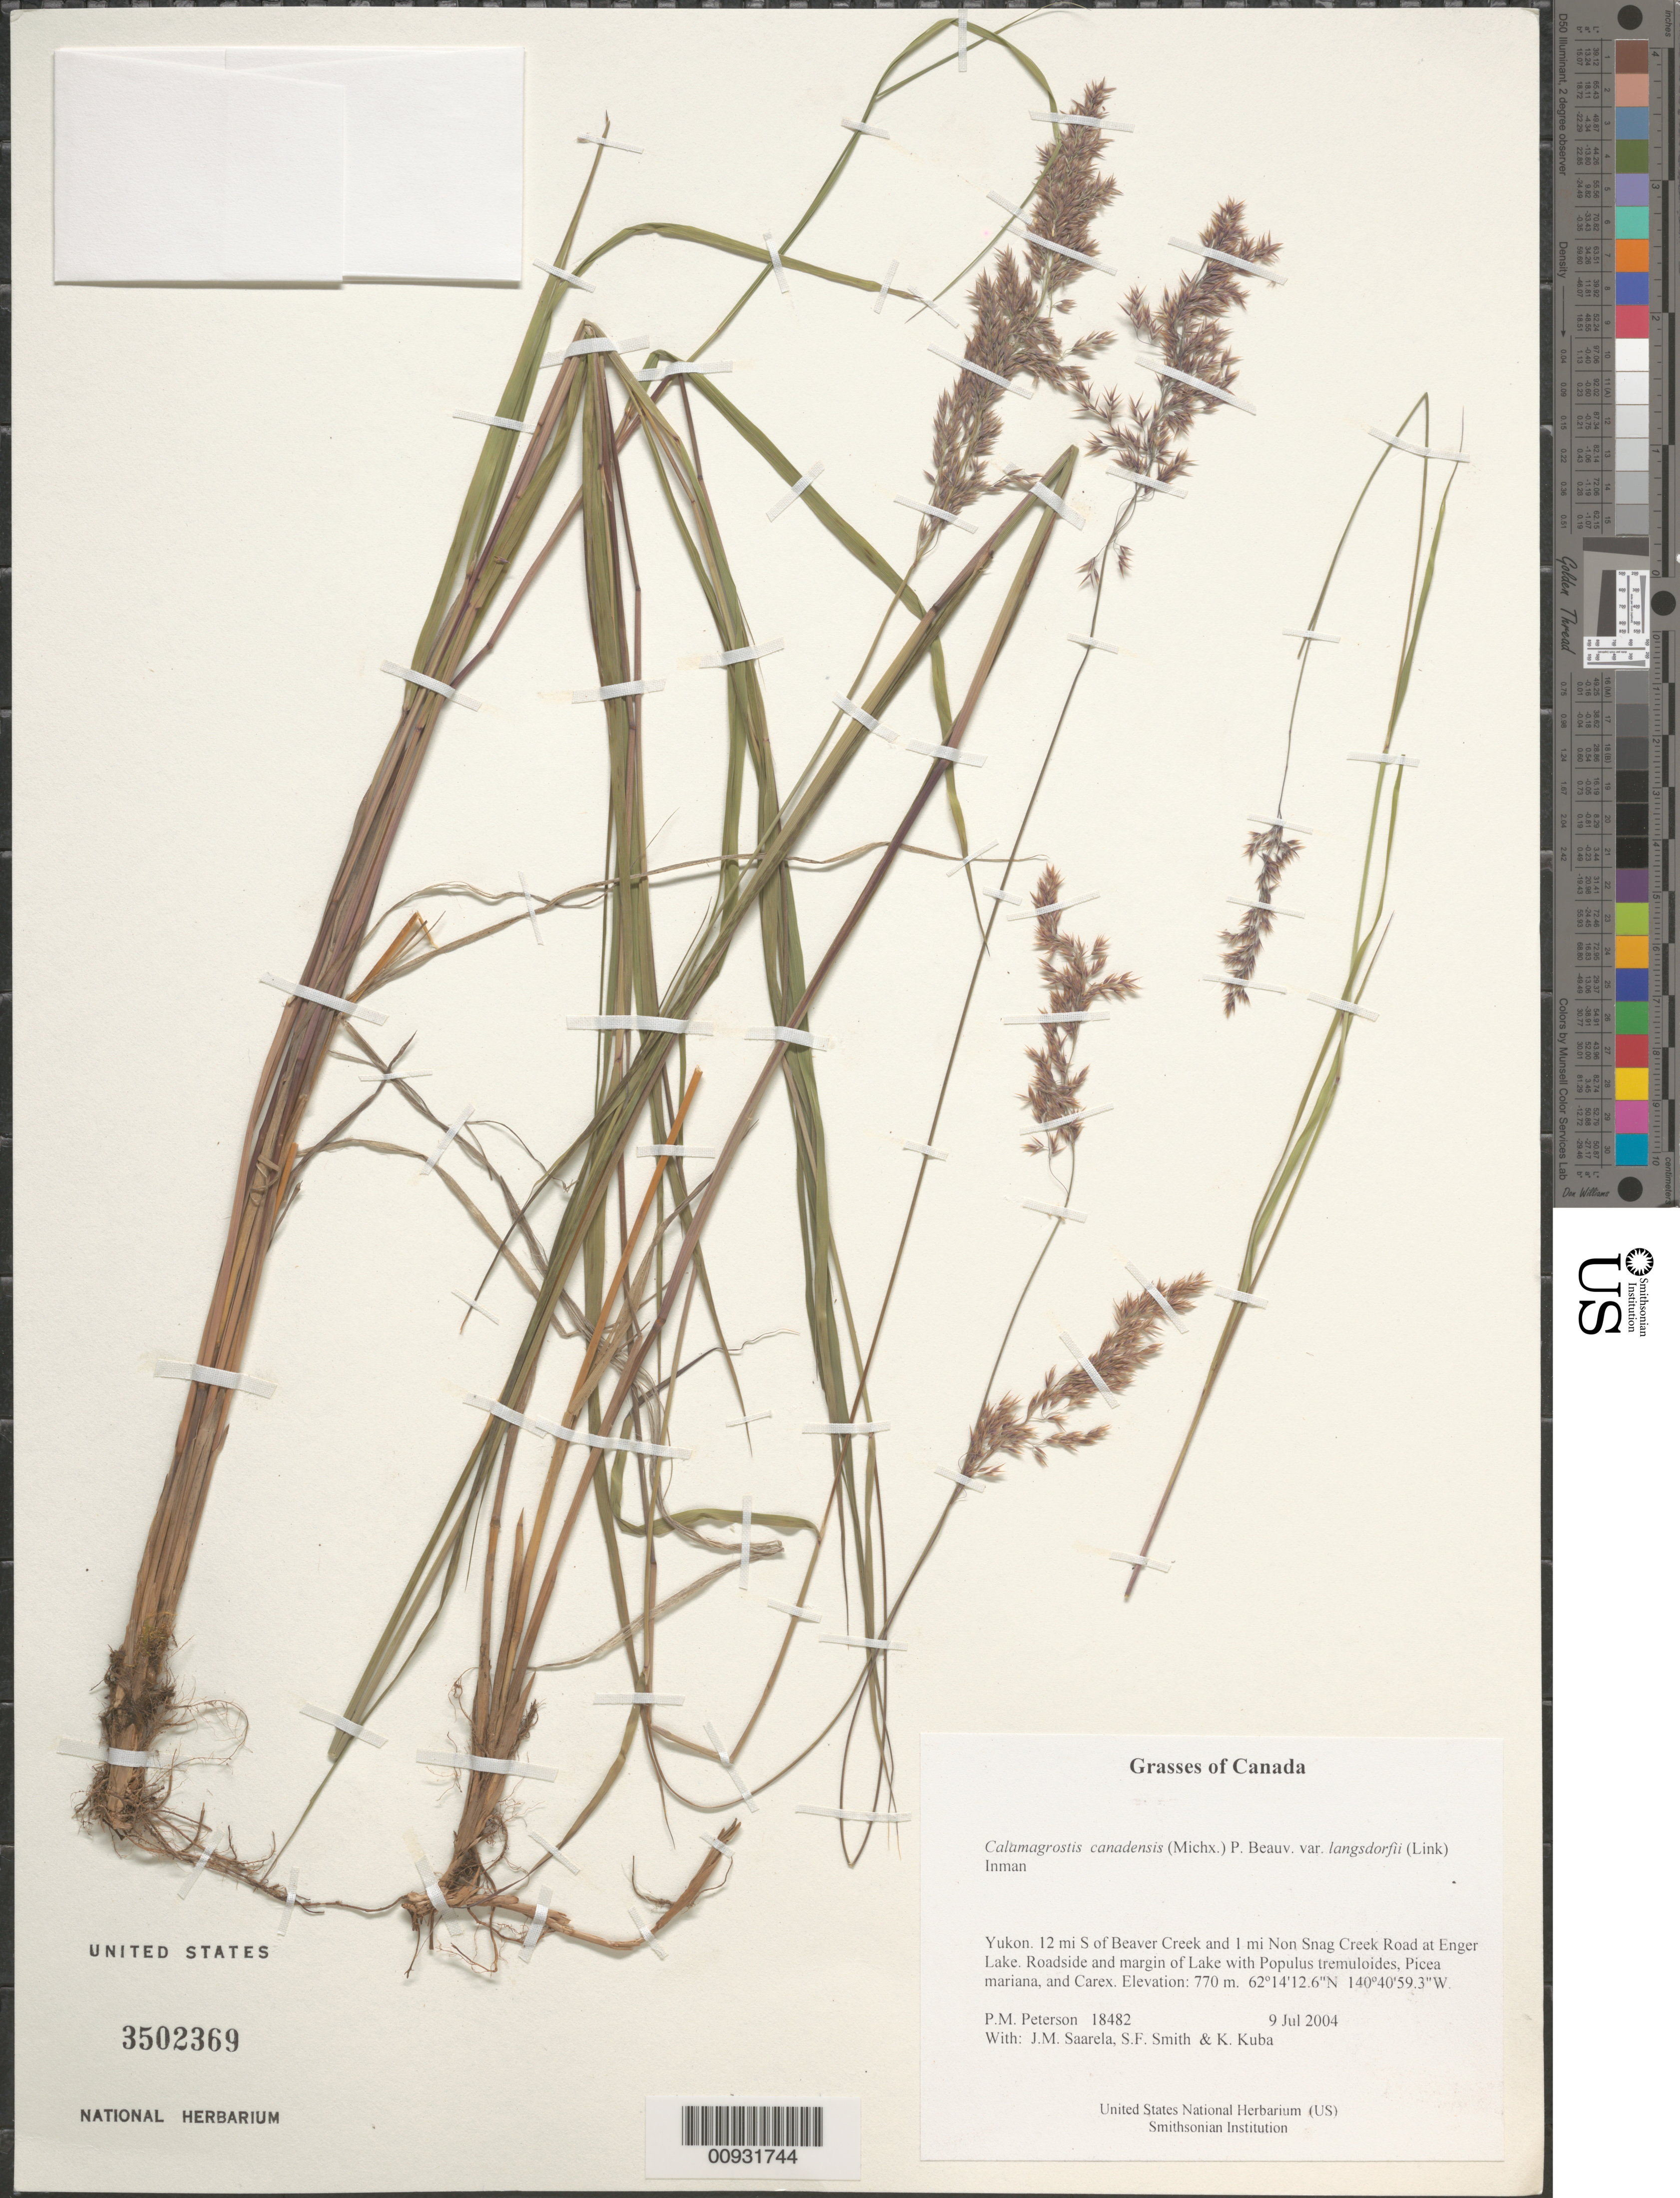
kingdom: Plantae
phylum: Tracheophyta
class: Liliopsida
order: Poales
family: Poaceae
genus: Calamagrostis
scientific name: Calamagrostis canadensis var. langsdorffii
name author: (Link) Inman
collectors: P. M. Peterson, J. Saarela, S.F. Smith & K. Kuba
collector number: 18482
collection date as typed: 09 Jul 2004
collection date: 2004-07-09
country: Canada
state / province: Yukon Territory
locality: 12 mi S of Beaver Creek and 1 mi Non Snag Creek Road at Enger Lake. Roadside and margin of Lake with Populus tremuloides, Picea mariana, and Carex.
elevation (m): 770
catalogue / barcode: US 3502369